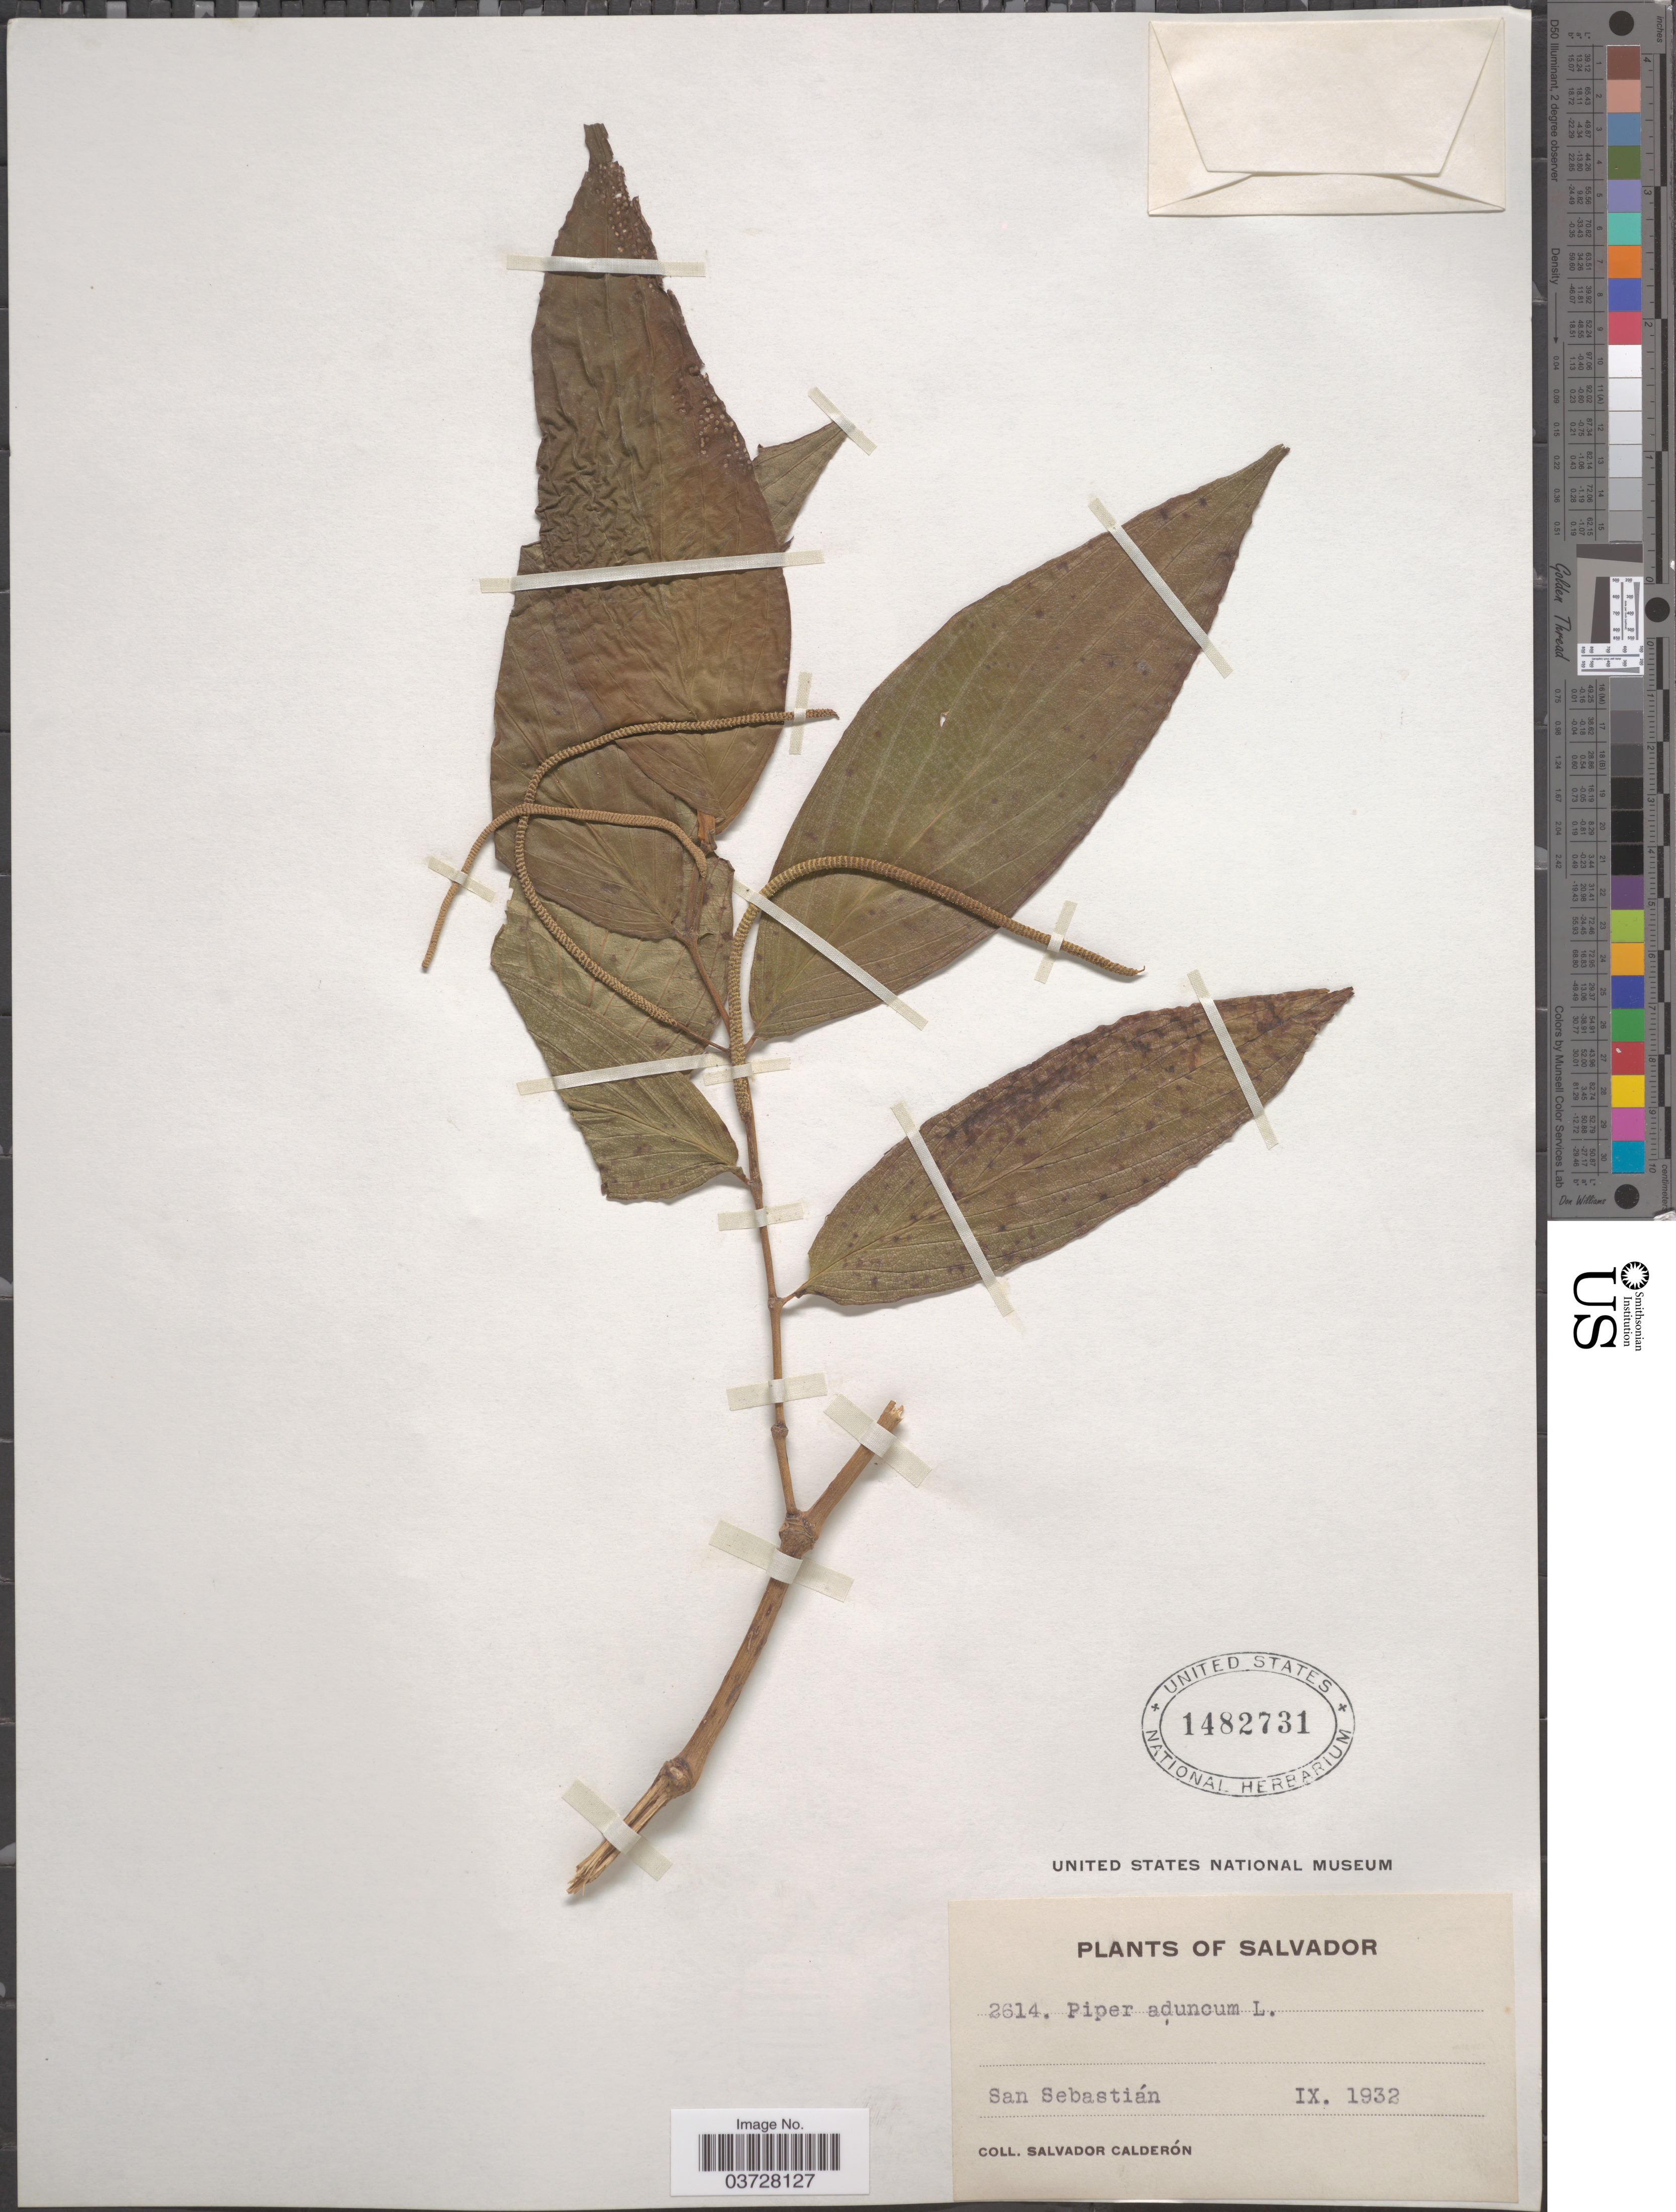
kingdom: Plantae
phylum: Tracheophyta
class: Magnoliopsida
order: Piperales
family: Piperaceae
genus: Piper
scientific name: Piper aduncum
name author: L.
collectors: S. Calderón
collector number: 2614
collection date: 1932-09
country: El Salvador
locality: San Sebastián.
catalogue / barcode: US 1482731